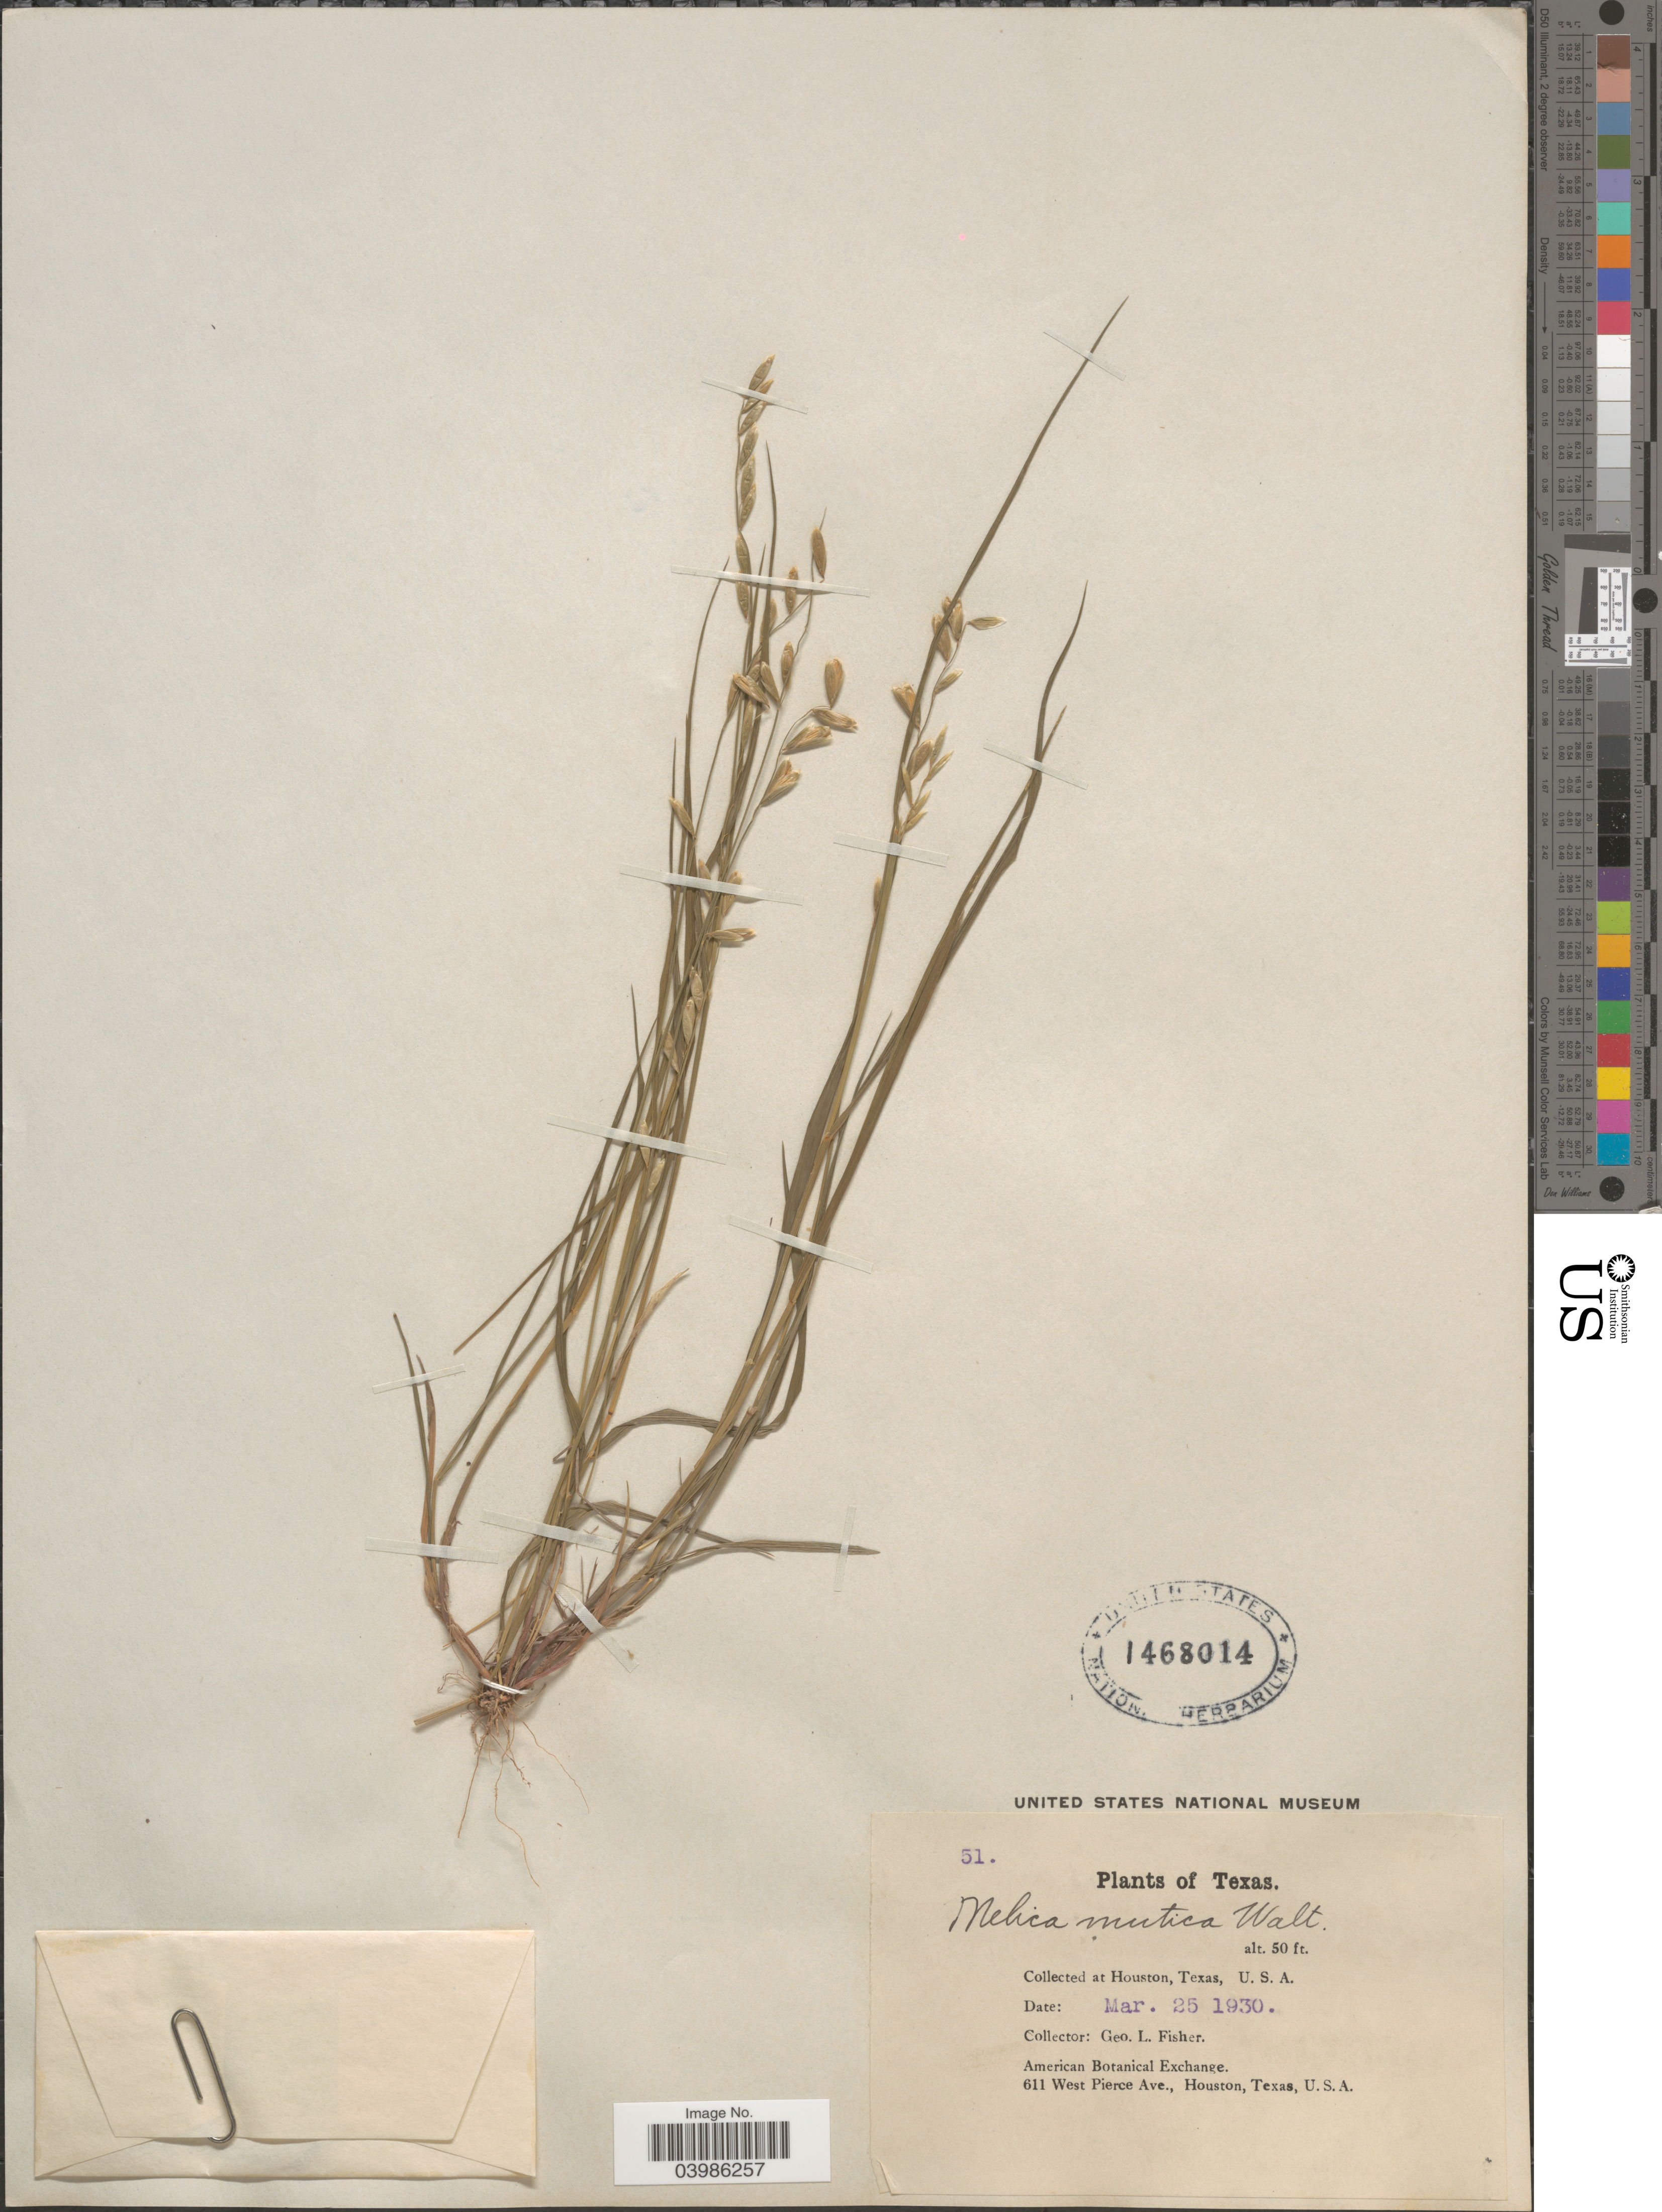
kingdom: Plantae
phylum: Tracheophyta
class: Liliopsida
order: Poales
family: Poaceae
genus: Melica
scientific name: Melica mutica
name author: Walter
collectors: G. L. Fisher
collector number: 51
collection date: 1930-03-25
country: United States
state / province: Texas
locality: At Houston.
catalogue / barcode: US 1468014